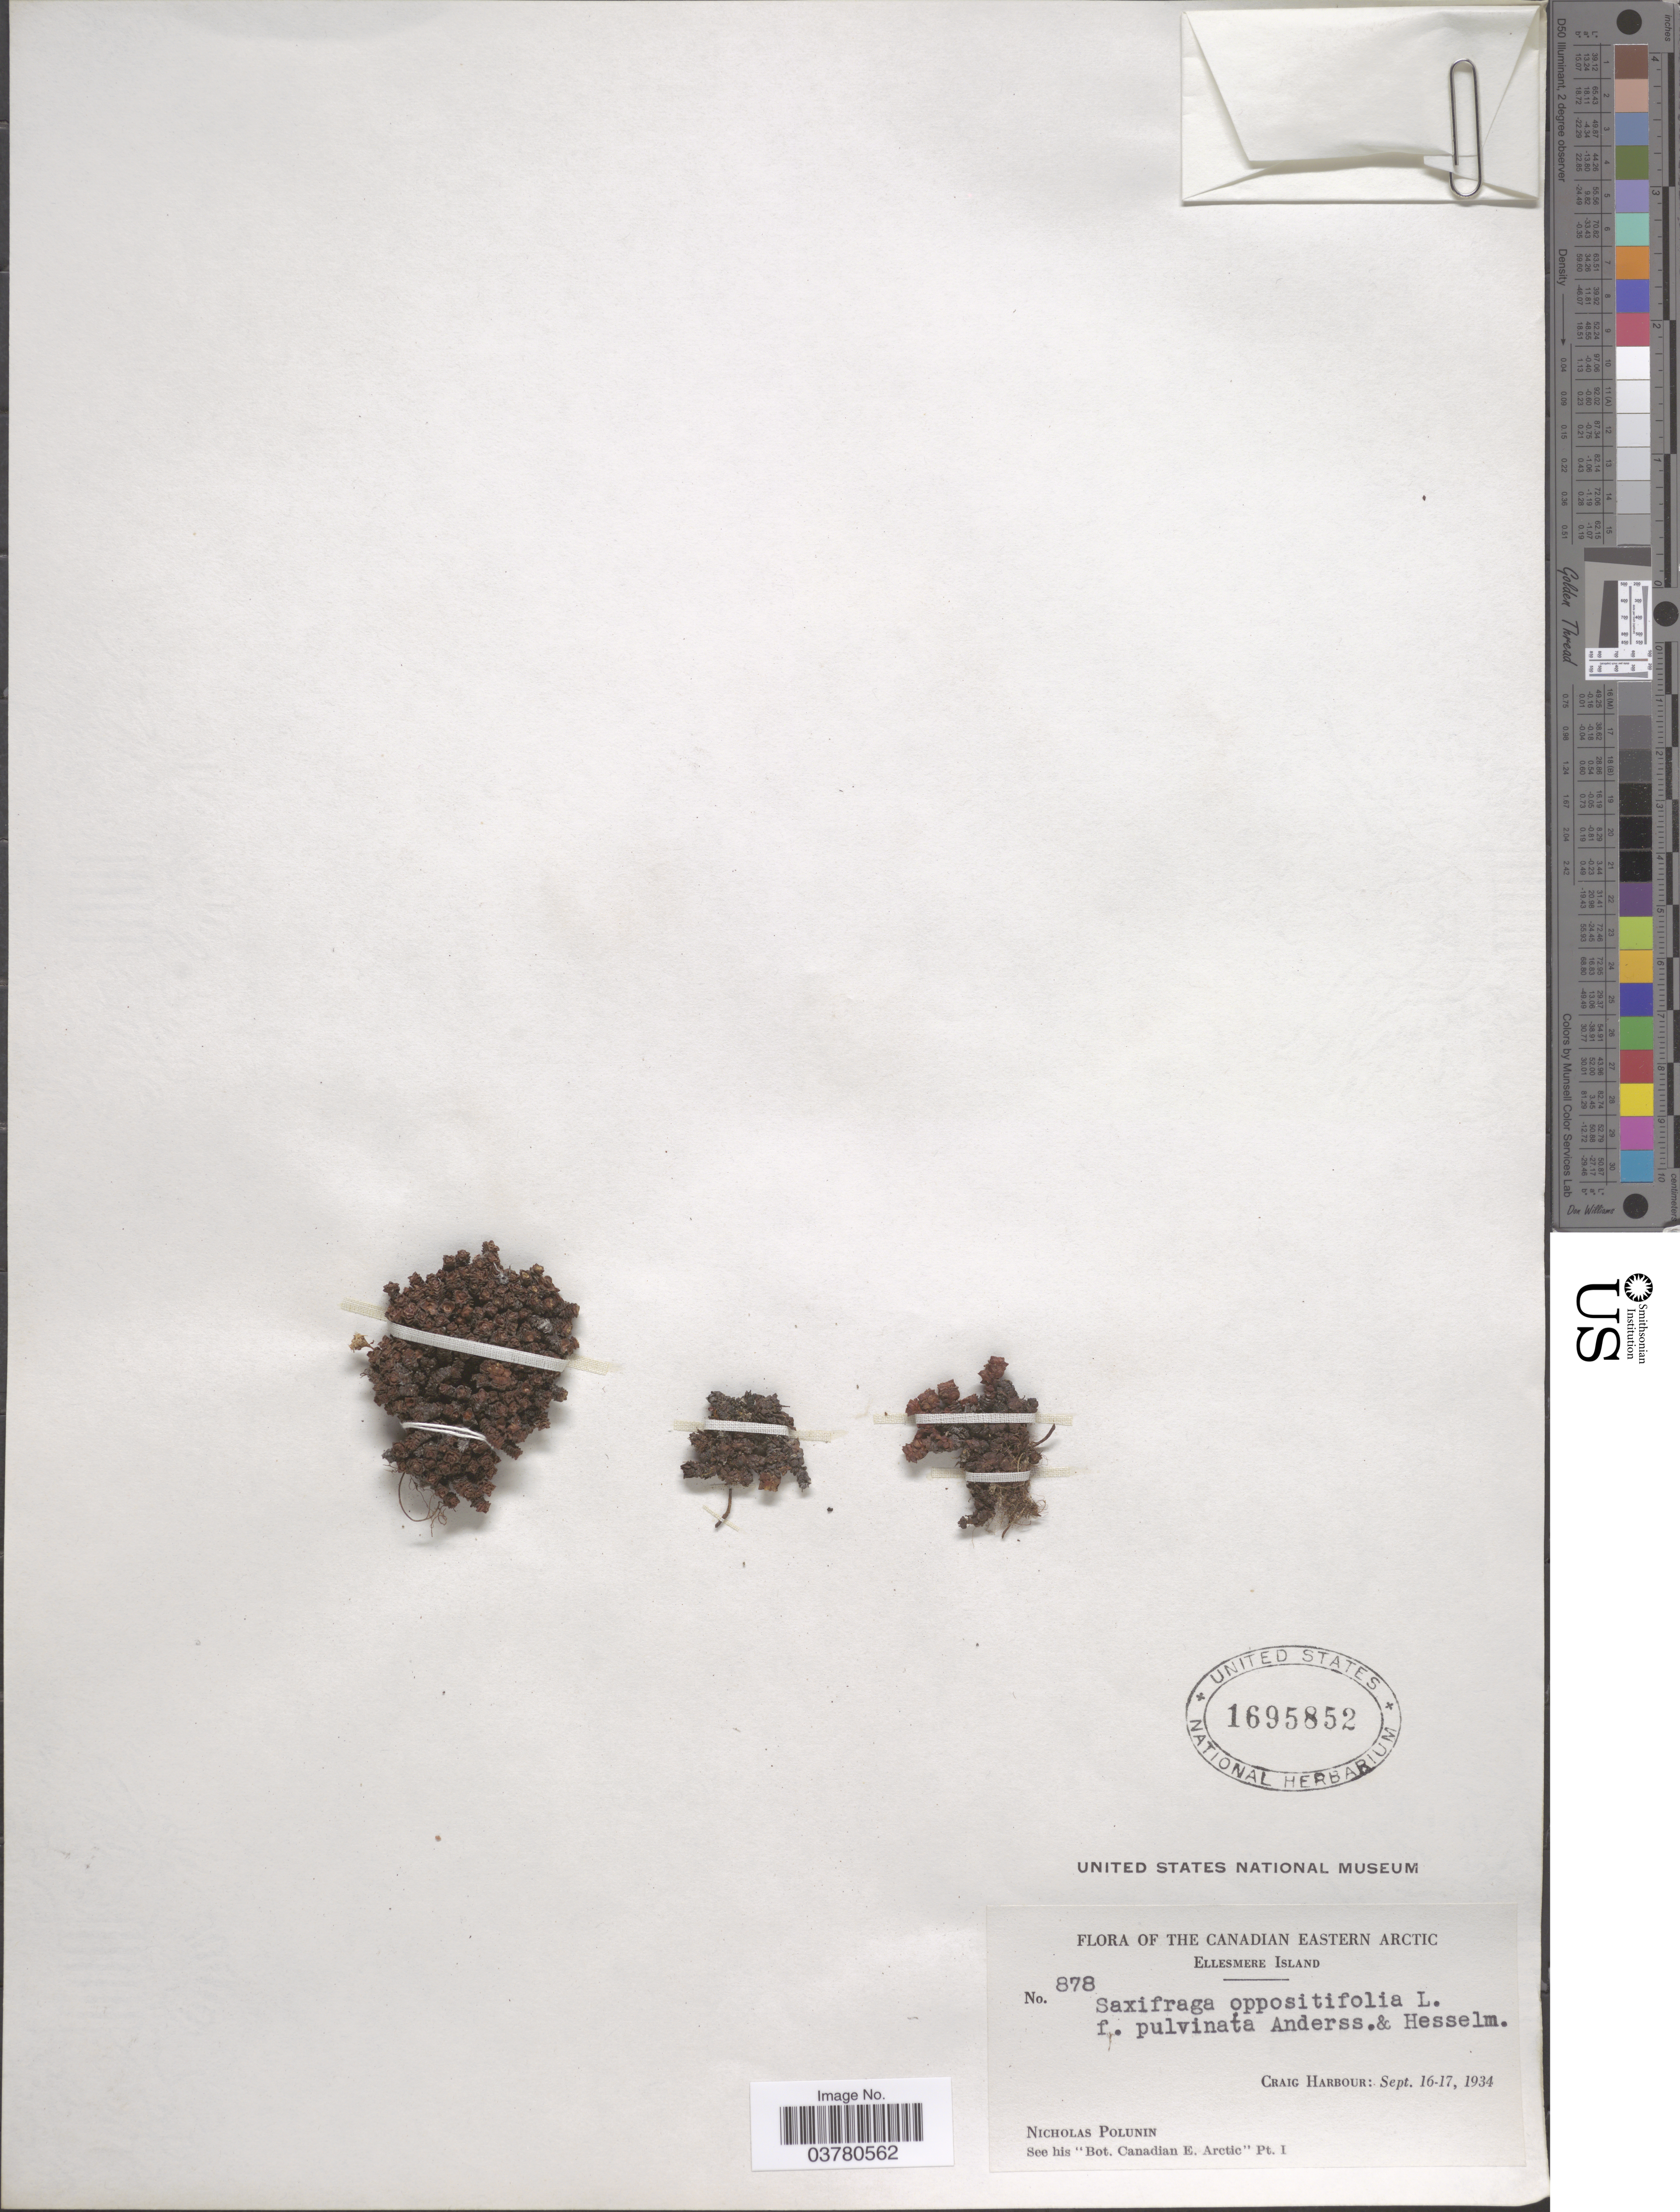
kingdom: Plantae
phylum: Tracheophyta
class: Magnoliopsida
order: Saxifragales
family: Saxifragaceae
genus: Saxifraga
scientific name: Saxifraga oppositifolia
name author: L.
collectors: N. V. Polunin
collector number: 878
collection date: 1934-09-16/1934-09-17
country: Canada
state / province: Nunavut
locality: The Canadian Eastern Arctic. Ellesmere Island. Craig Harbour.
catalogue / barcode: US 1695852